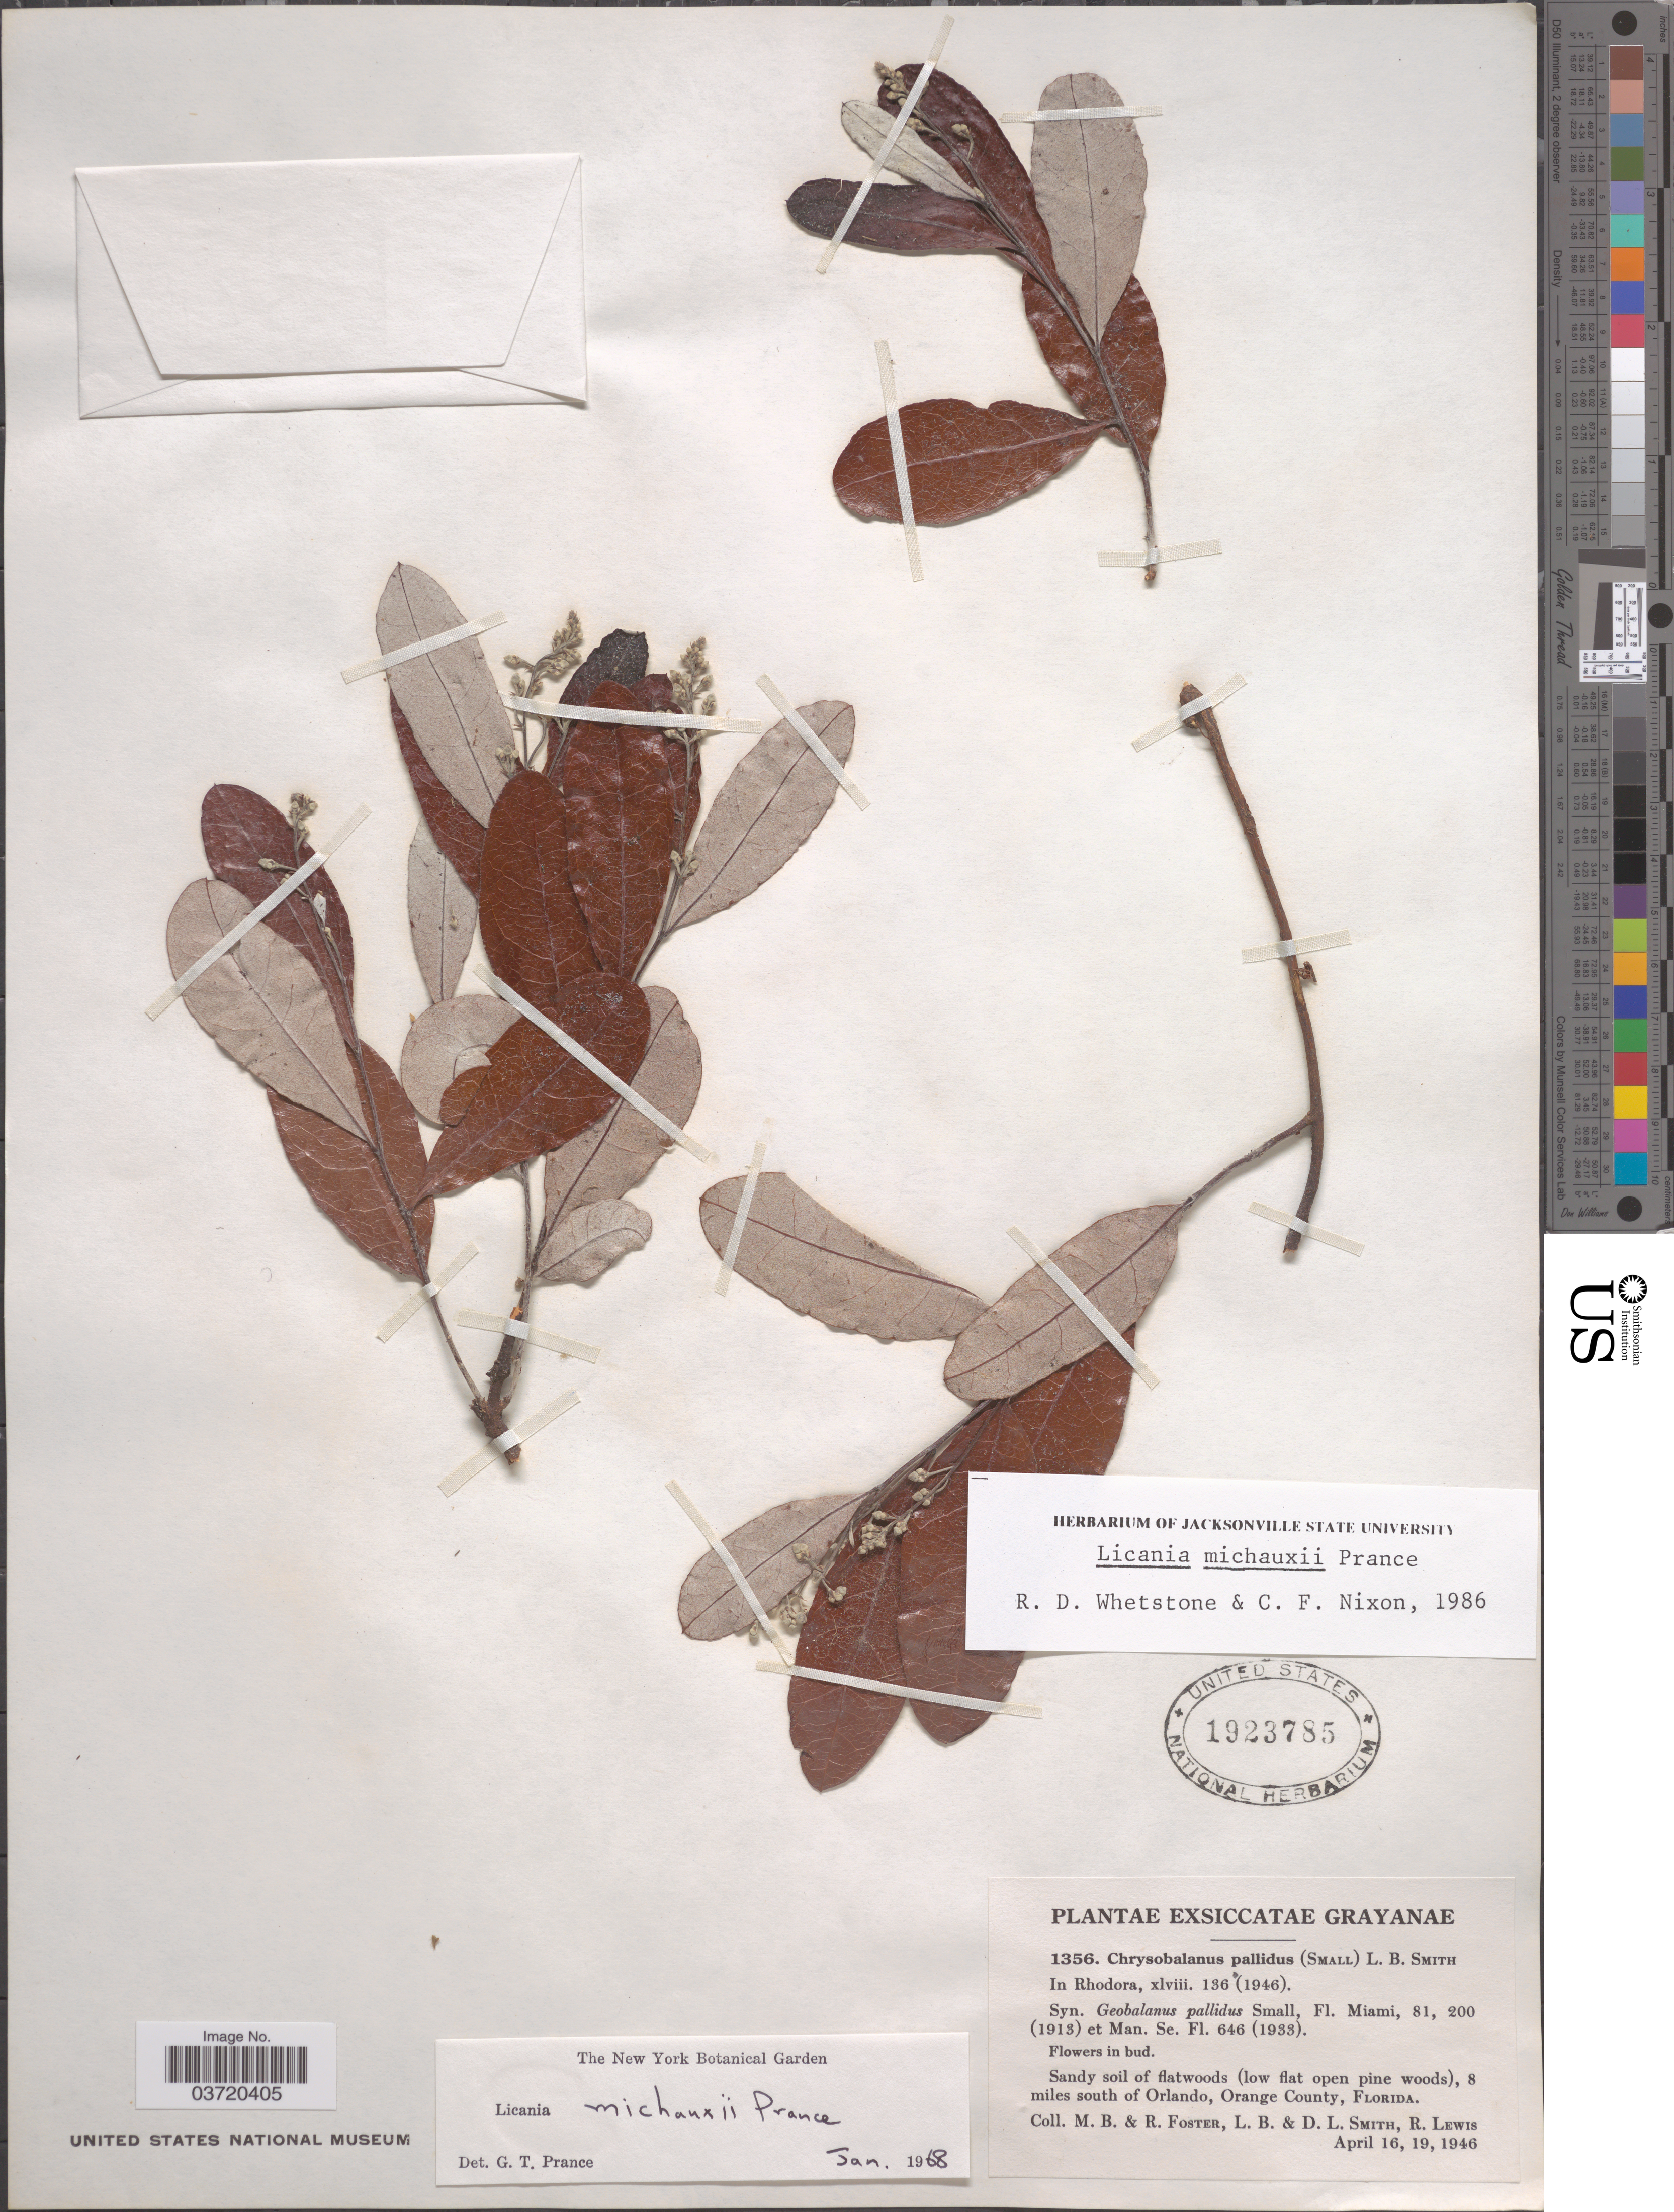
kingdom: Plantae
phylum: Tracheophyta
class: Magnoliopsida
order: Malpighiales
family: Chrysobalanaceae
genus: Geobalanus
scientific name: Geobalanus oblongifolius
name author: (Michx.) Small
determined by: Strong, M. T., (US), Smithsonian Institution - National Museum of Natural History (UNITED STATES)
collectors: M. B. Foster, R. Foster, L. Smith & D. L. Smith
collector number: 1356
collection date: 1946-04-16/1946-04-19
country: United States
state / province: Florida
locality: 8 miles south of Orlando, Orange County.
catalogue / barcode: US 1923785